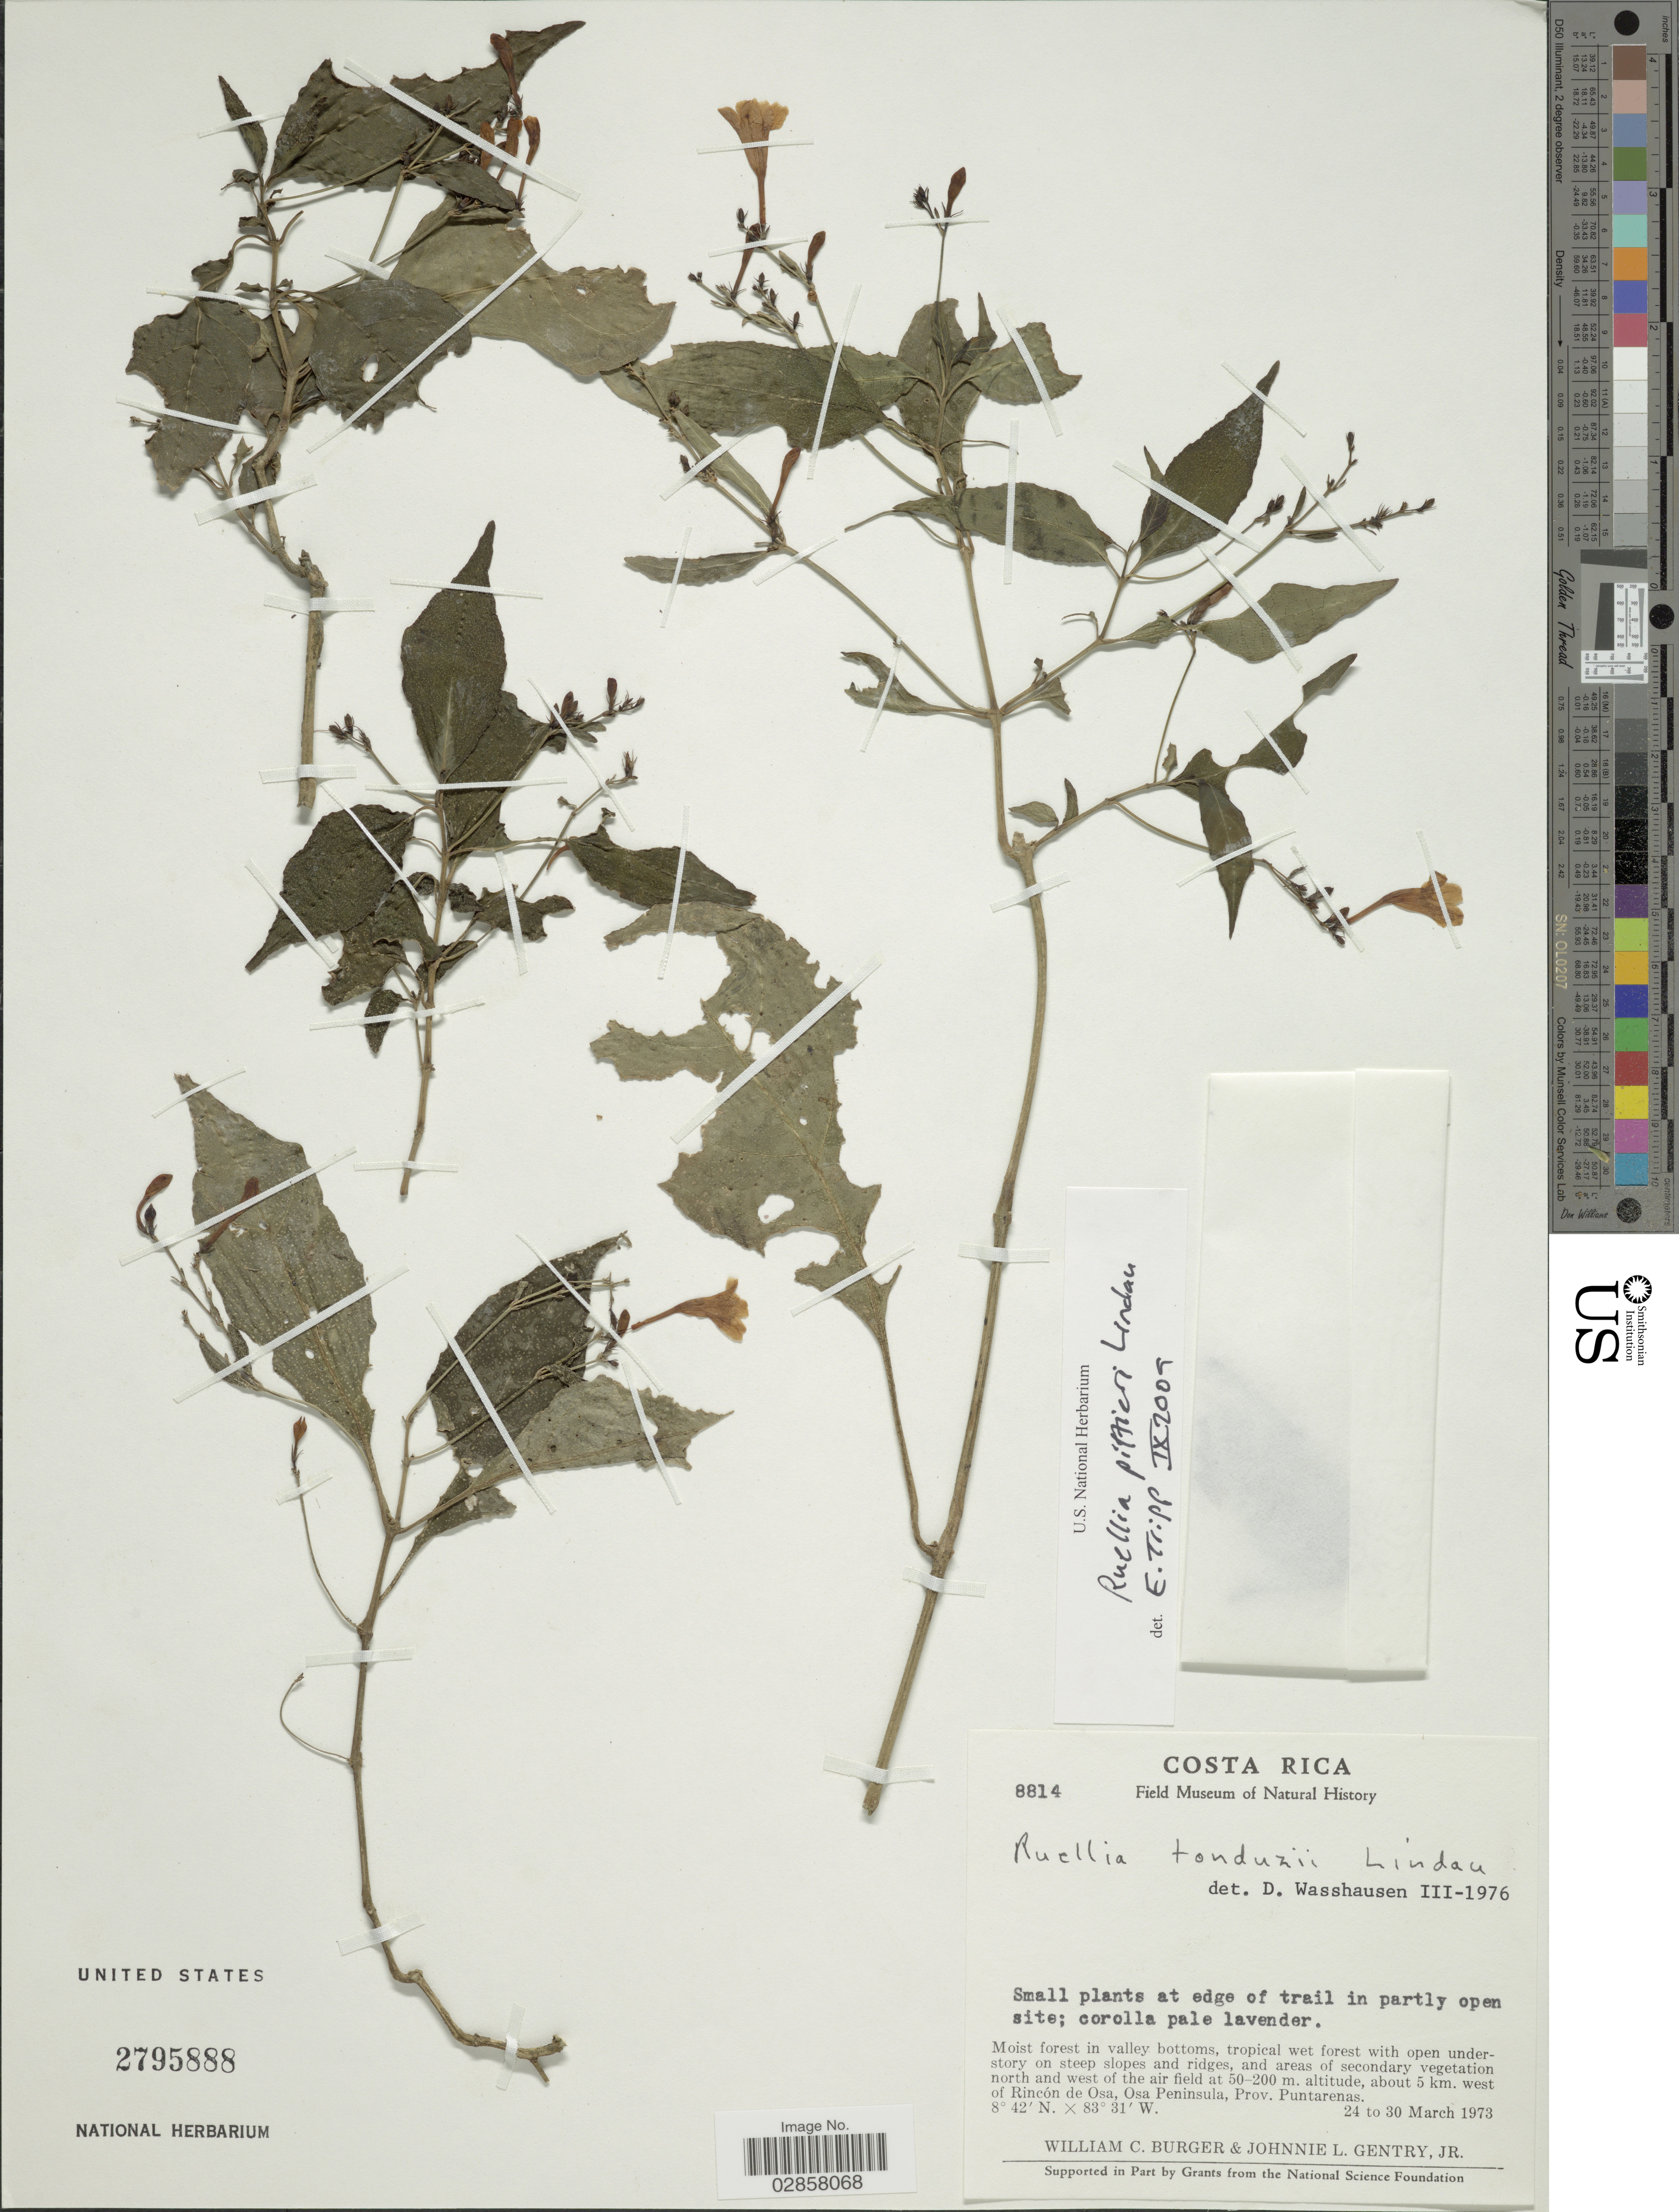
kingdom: Plantae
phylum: Tracheophyta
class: Magnoliopsida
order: Lamiales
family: Acanthaceae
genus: Ruellia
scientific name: Ruellia pittieri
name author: Lindau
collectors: W. Burger & J. L. Gentry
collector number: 8814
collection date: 1973-03-24/1973-03-30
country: Costa Rica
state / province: Puntarenas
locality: North and west of the air field, about 5 km. west of Rincón de Osa, Osa Peninsula.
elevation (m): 50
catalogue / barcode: US 2795888